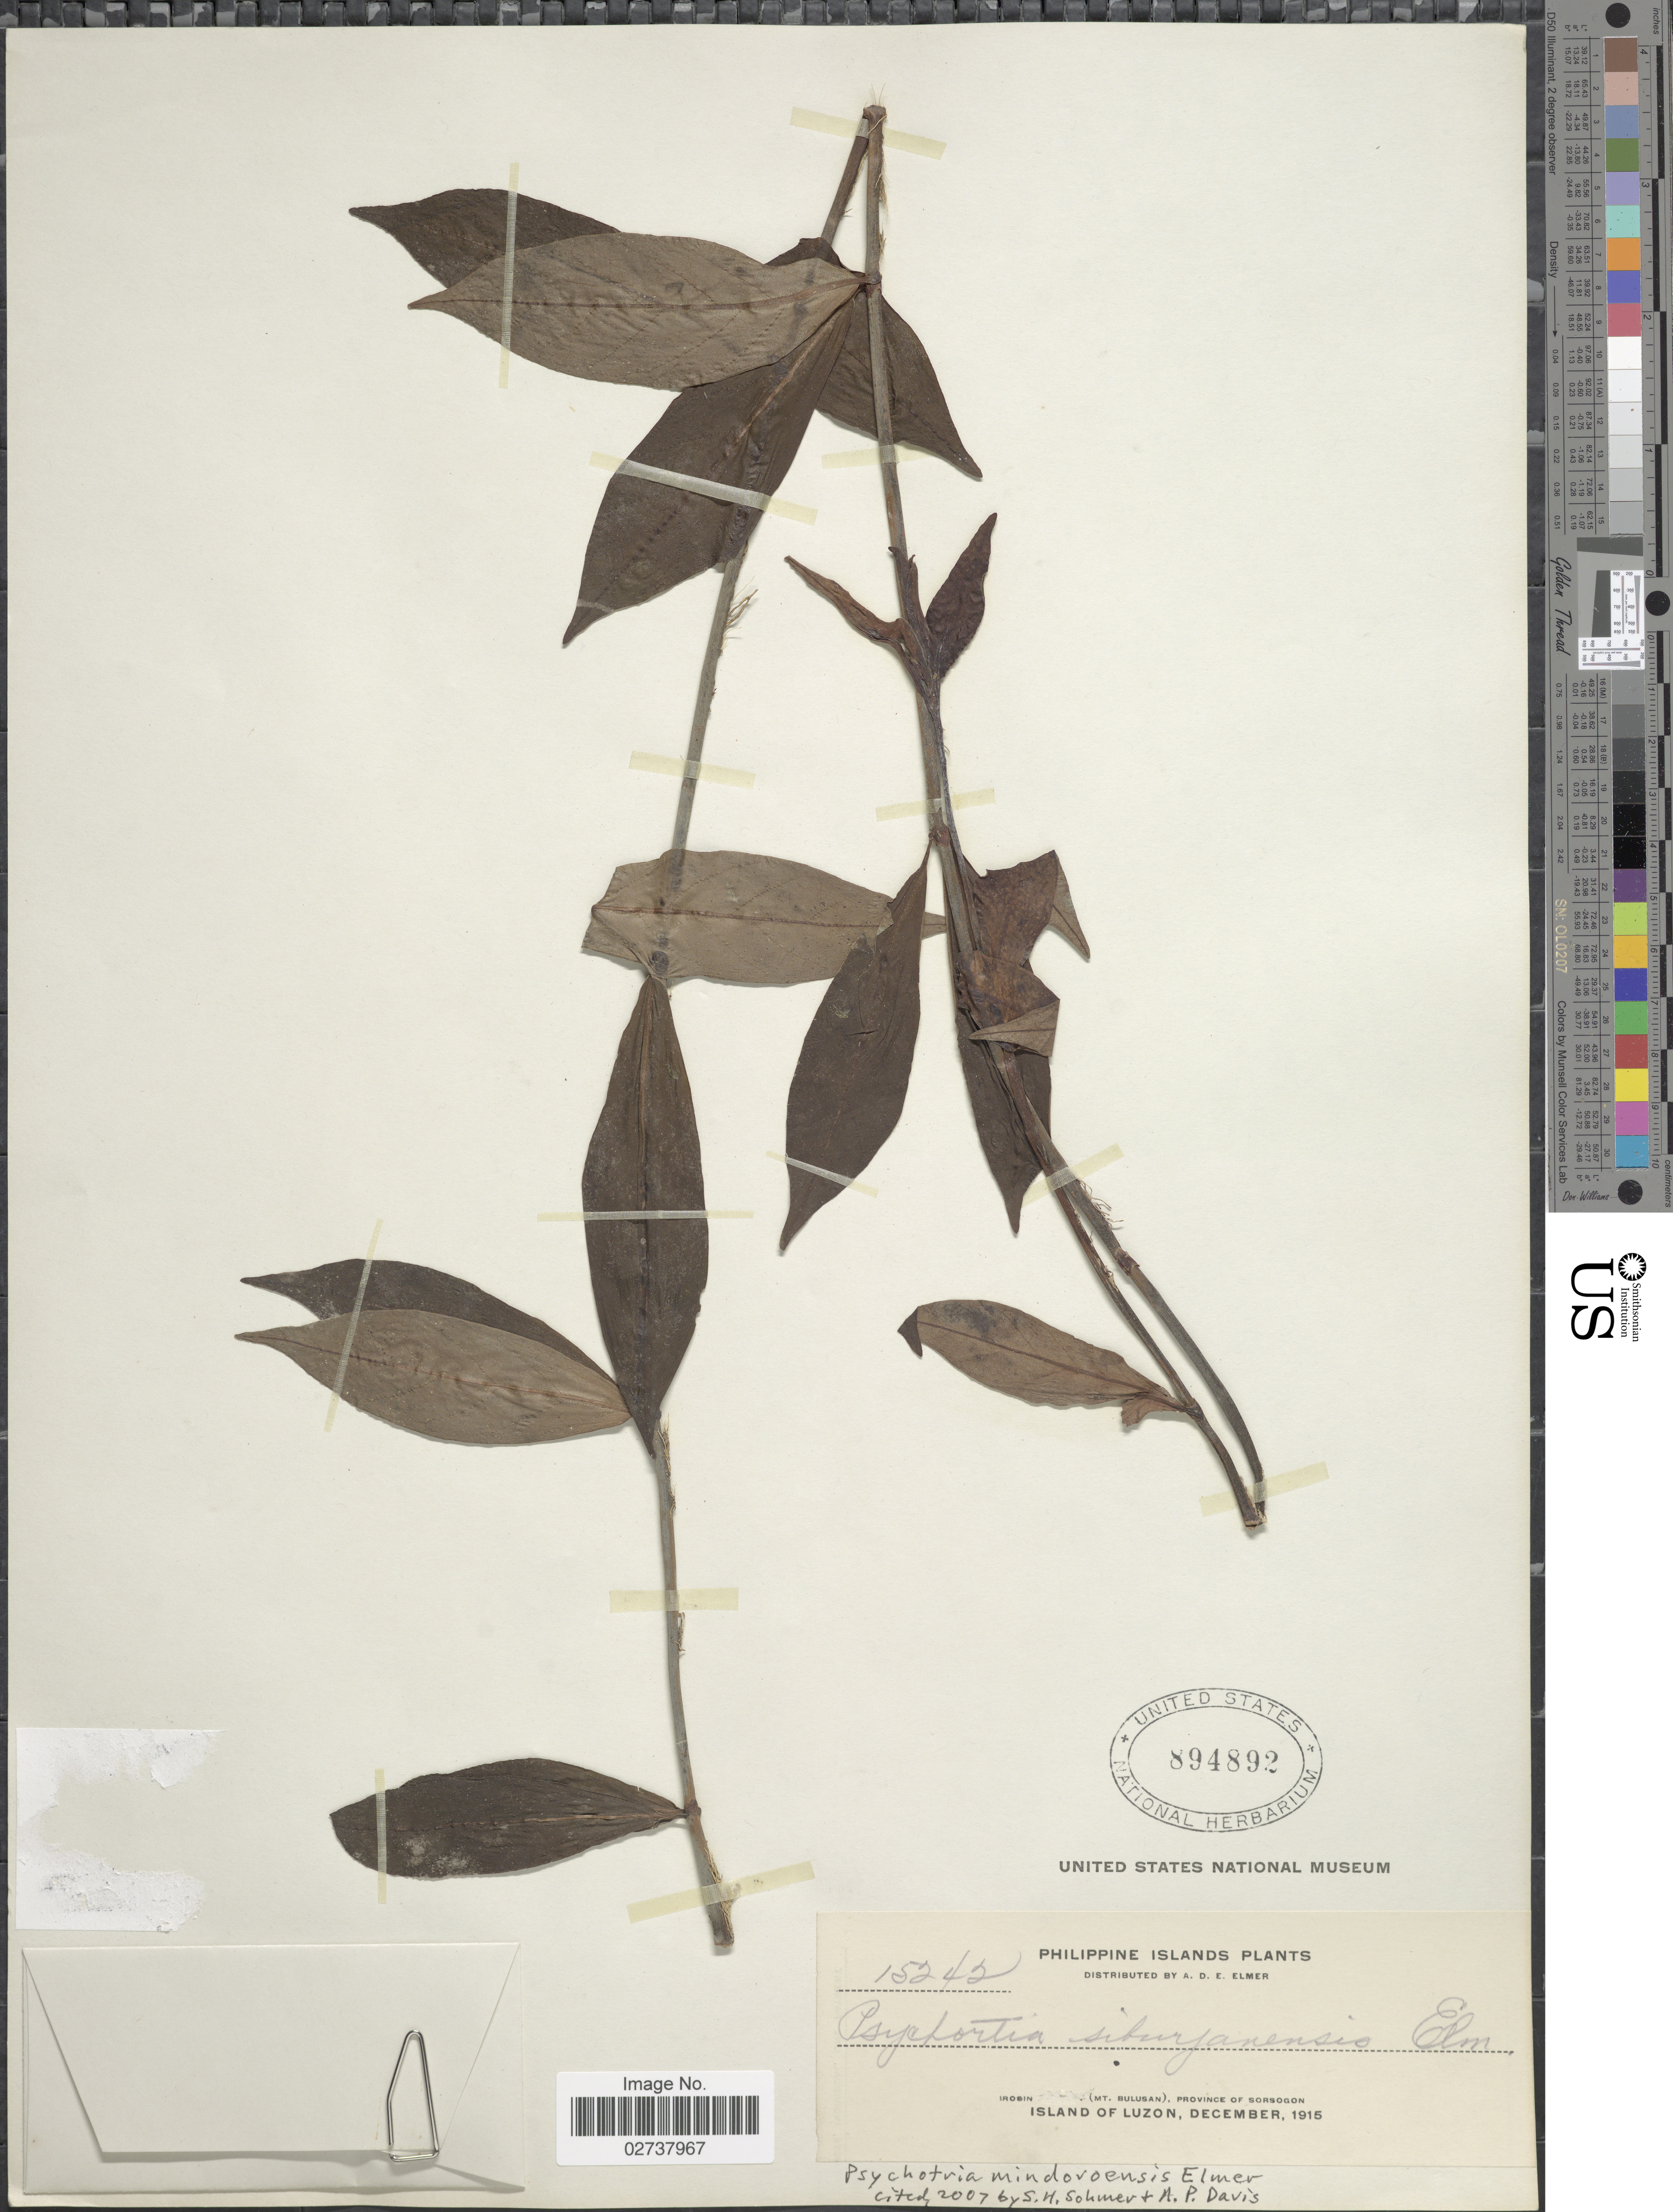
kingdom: Plantae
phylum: Tracheophyta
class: Magnoliopsida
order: Gentianales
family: Rubiaceae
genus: Psychotria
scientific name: Psychotria mindoroensis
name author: Elmer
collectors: A. D. E. Elmer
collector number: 15242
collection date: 1915-12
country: Philippines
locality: Irosin, (Mt. Bulusan), Province of Sorsogon.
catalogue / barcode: US 894892